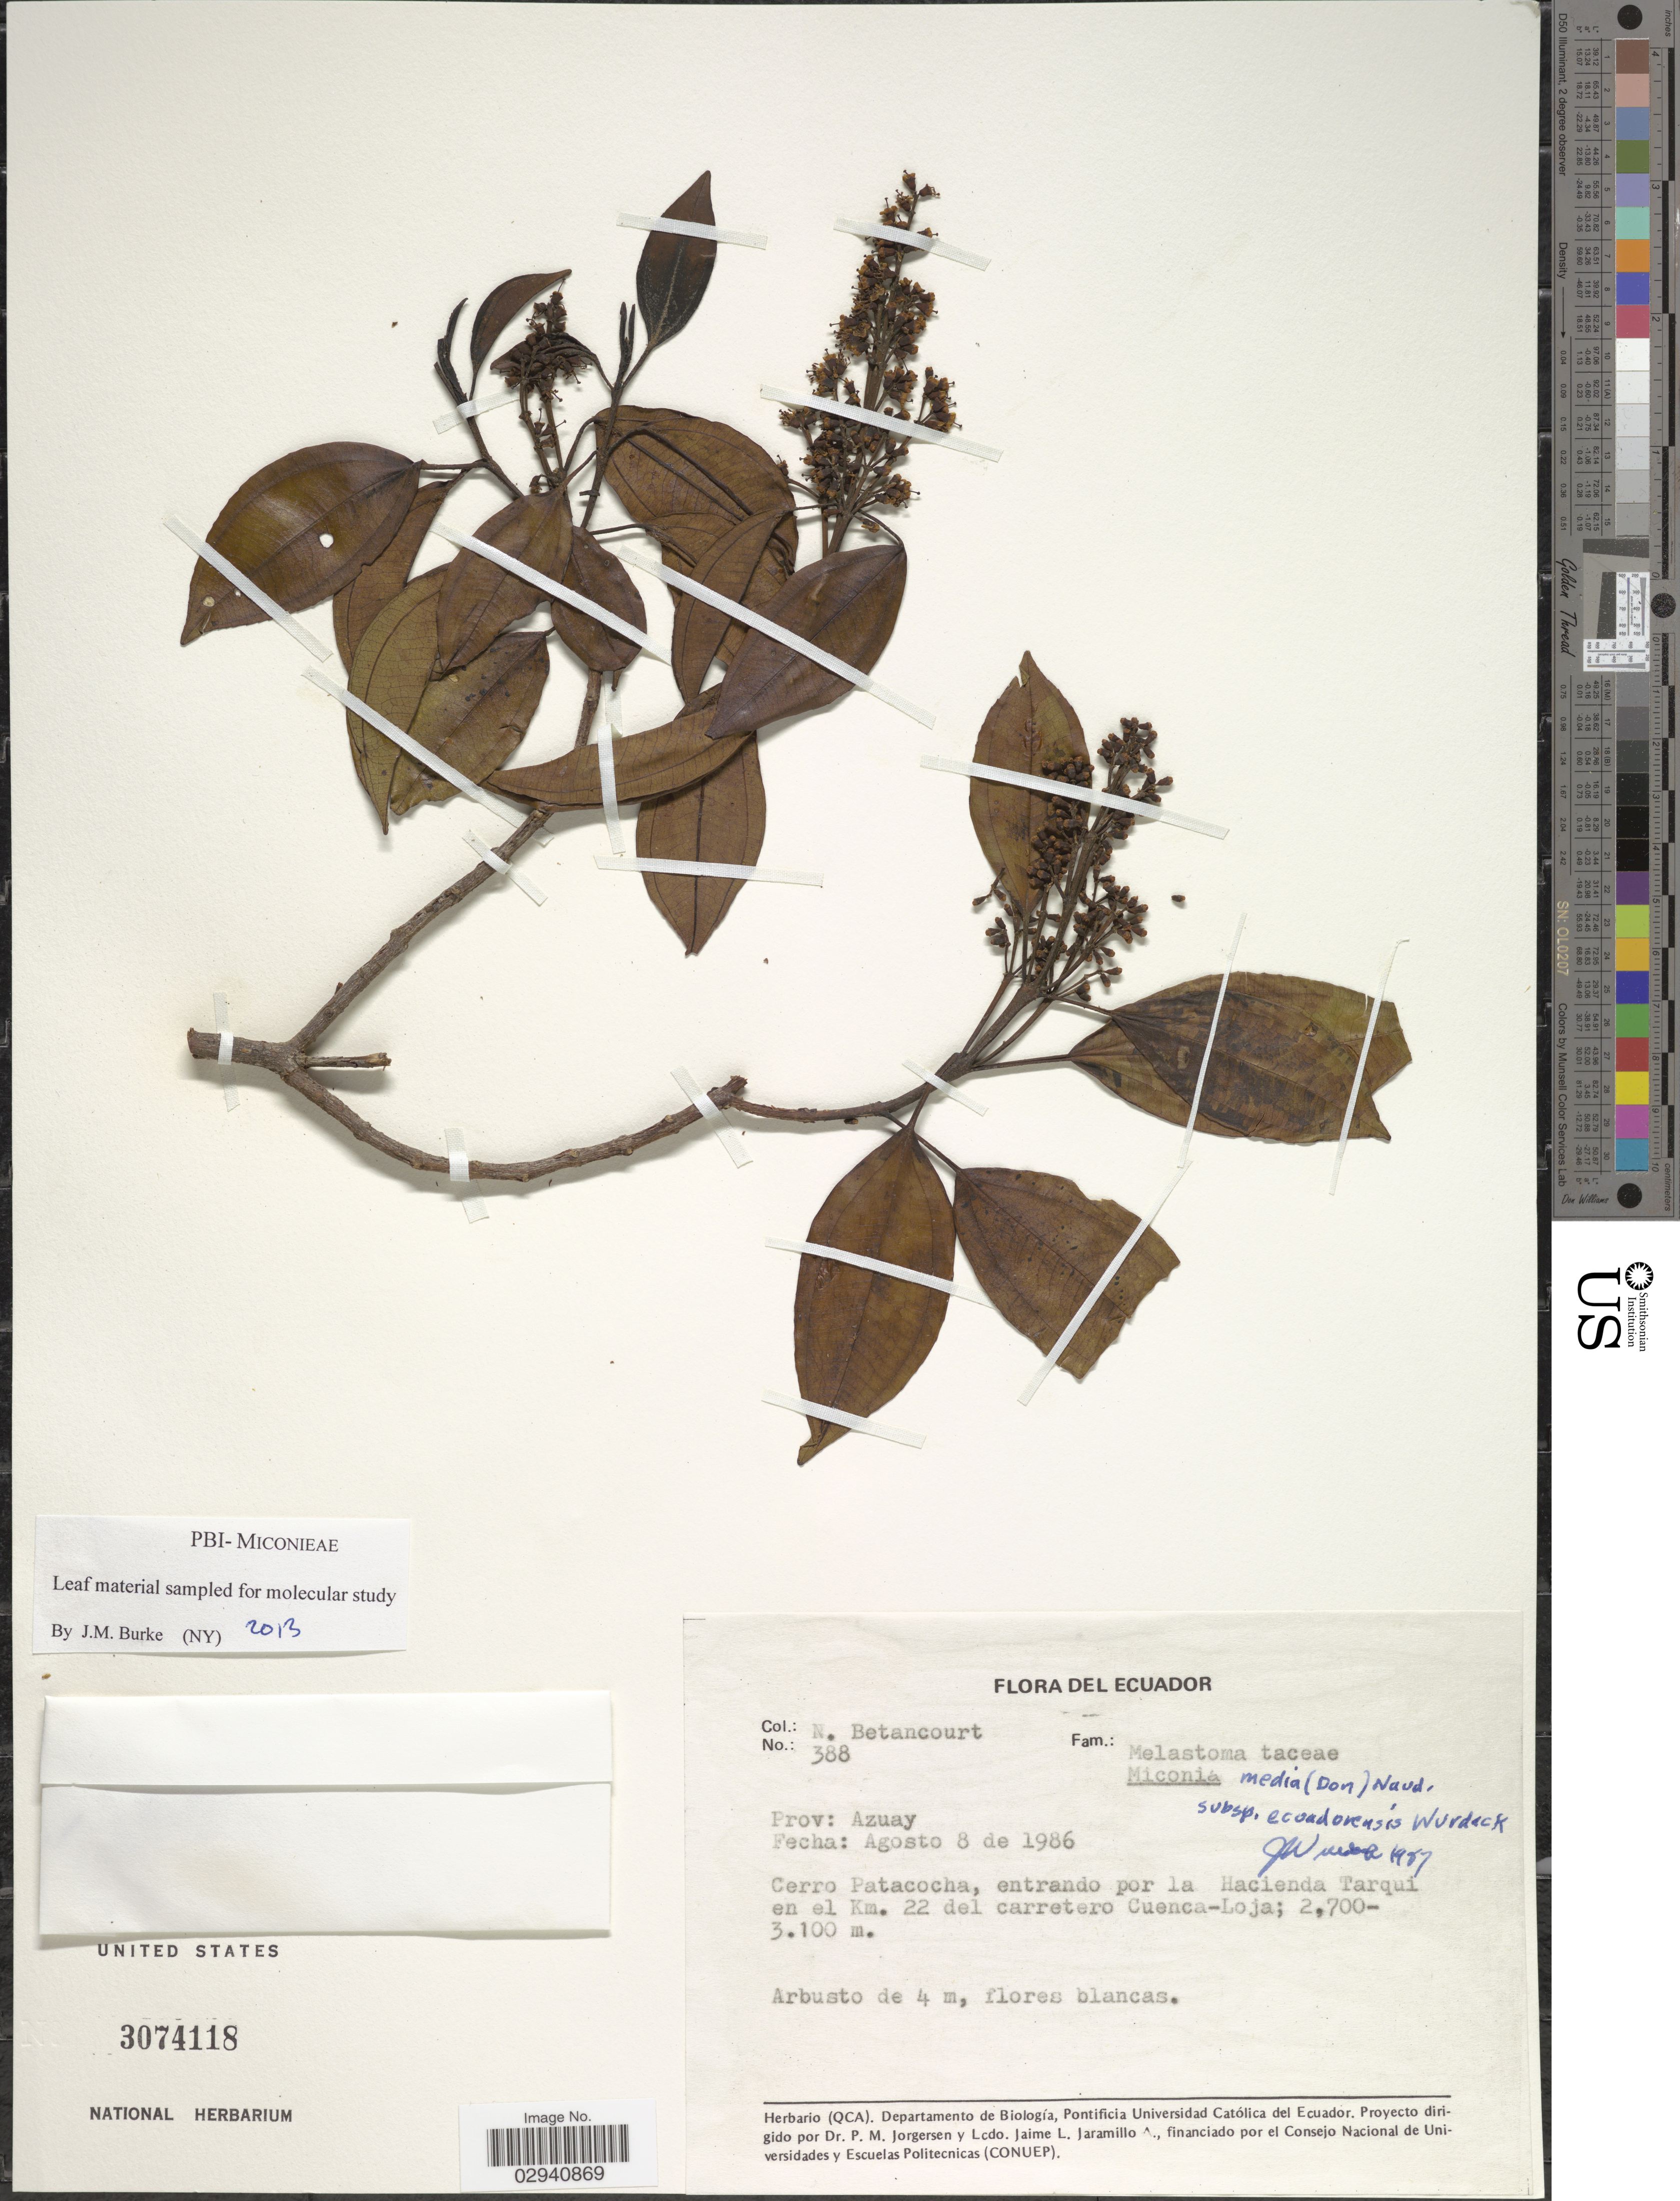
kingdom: Plantae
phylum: Tracheophyta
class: Magnoliopsida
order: Myrtales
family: Melastomataceae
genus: Miconia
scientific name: Miconia media subsp. ecuadorensis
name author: Wurdack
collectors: N. Betancourt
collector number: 388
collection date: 1986-08-08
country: Ecuador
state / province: Azuay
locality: Cerro Patacocha, entrando por la Hacienda Tarqui en el Km. 22 del carretero Cuenca-Loja.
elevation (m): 2700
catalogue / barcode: US 3074118